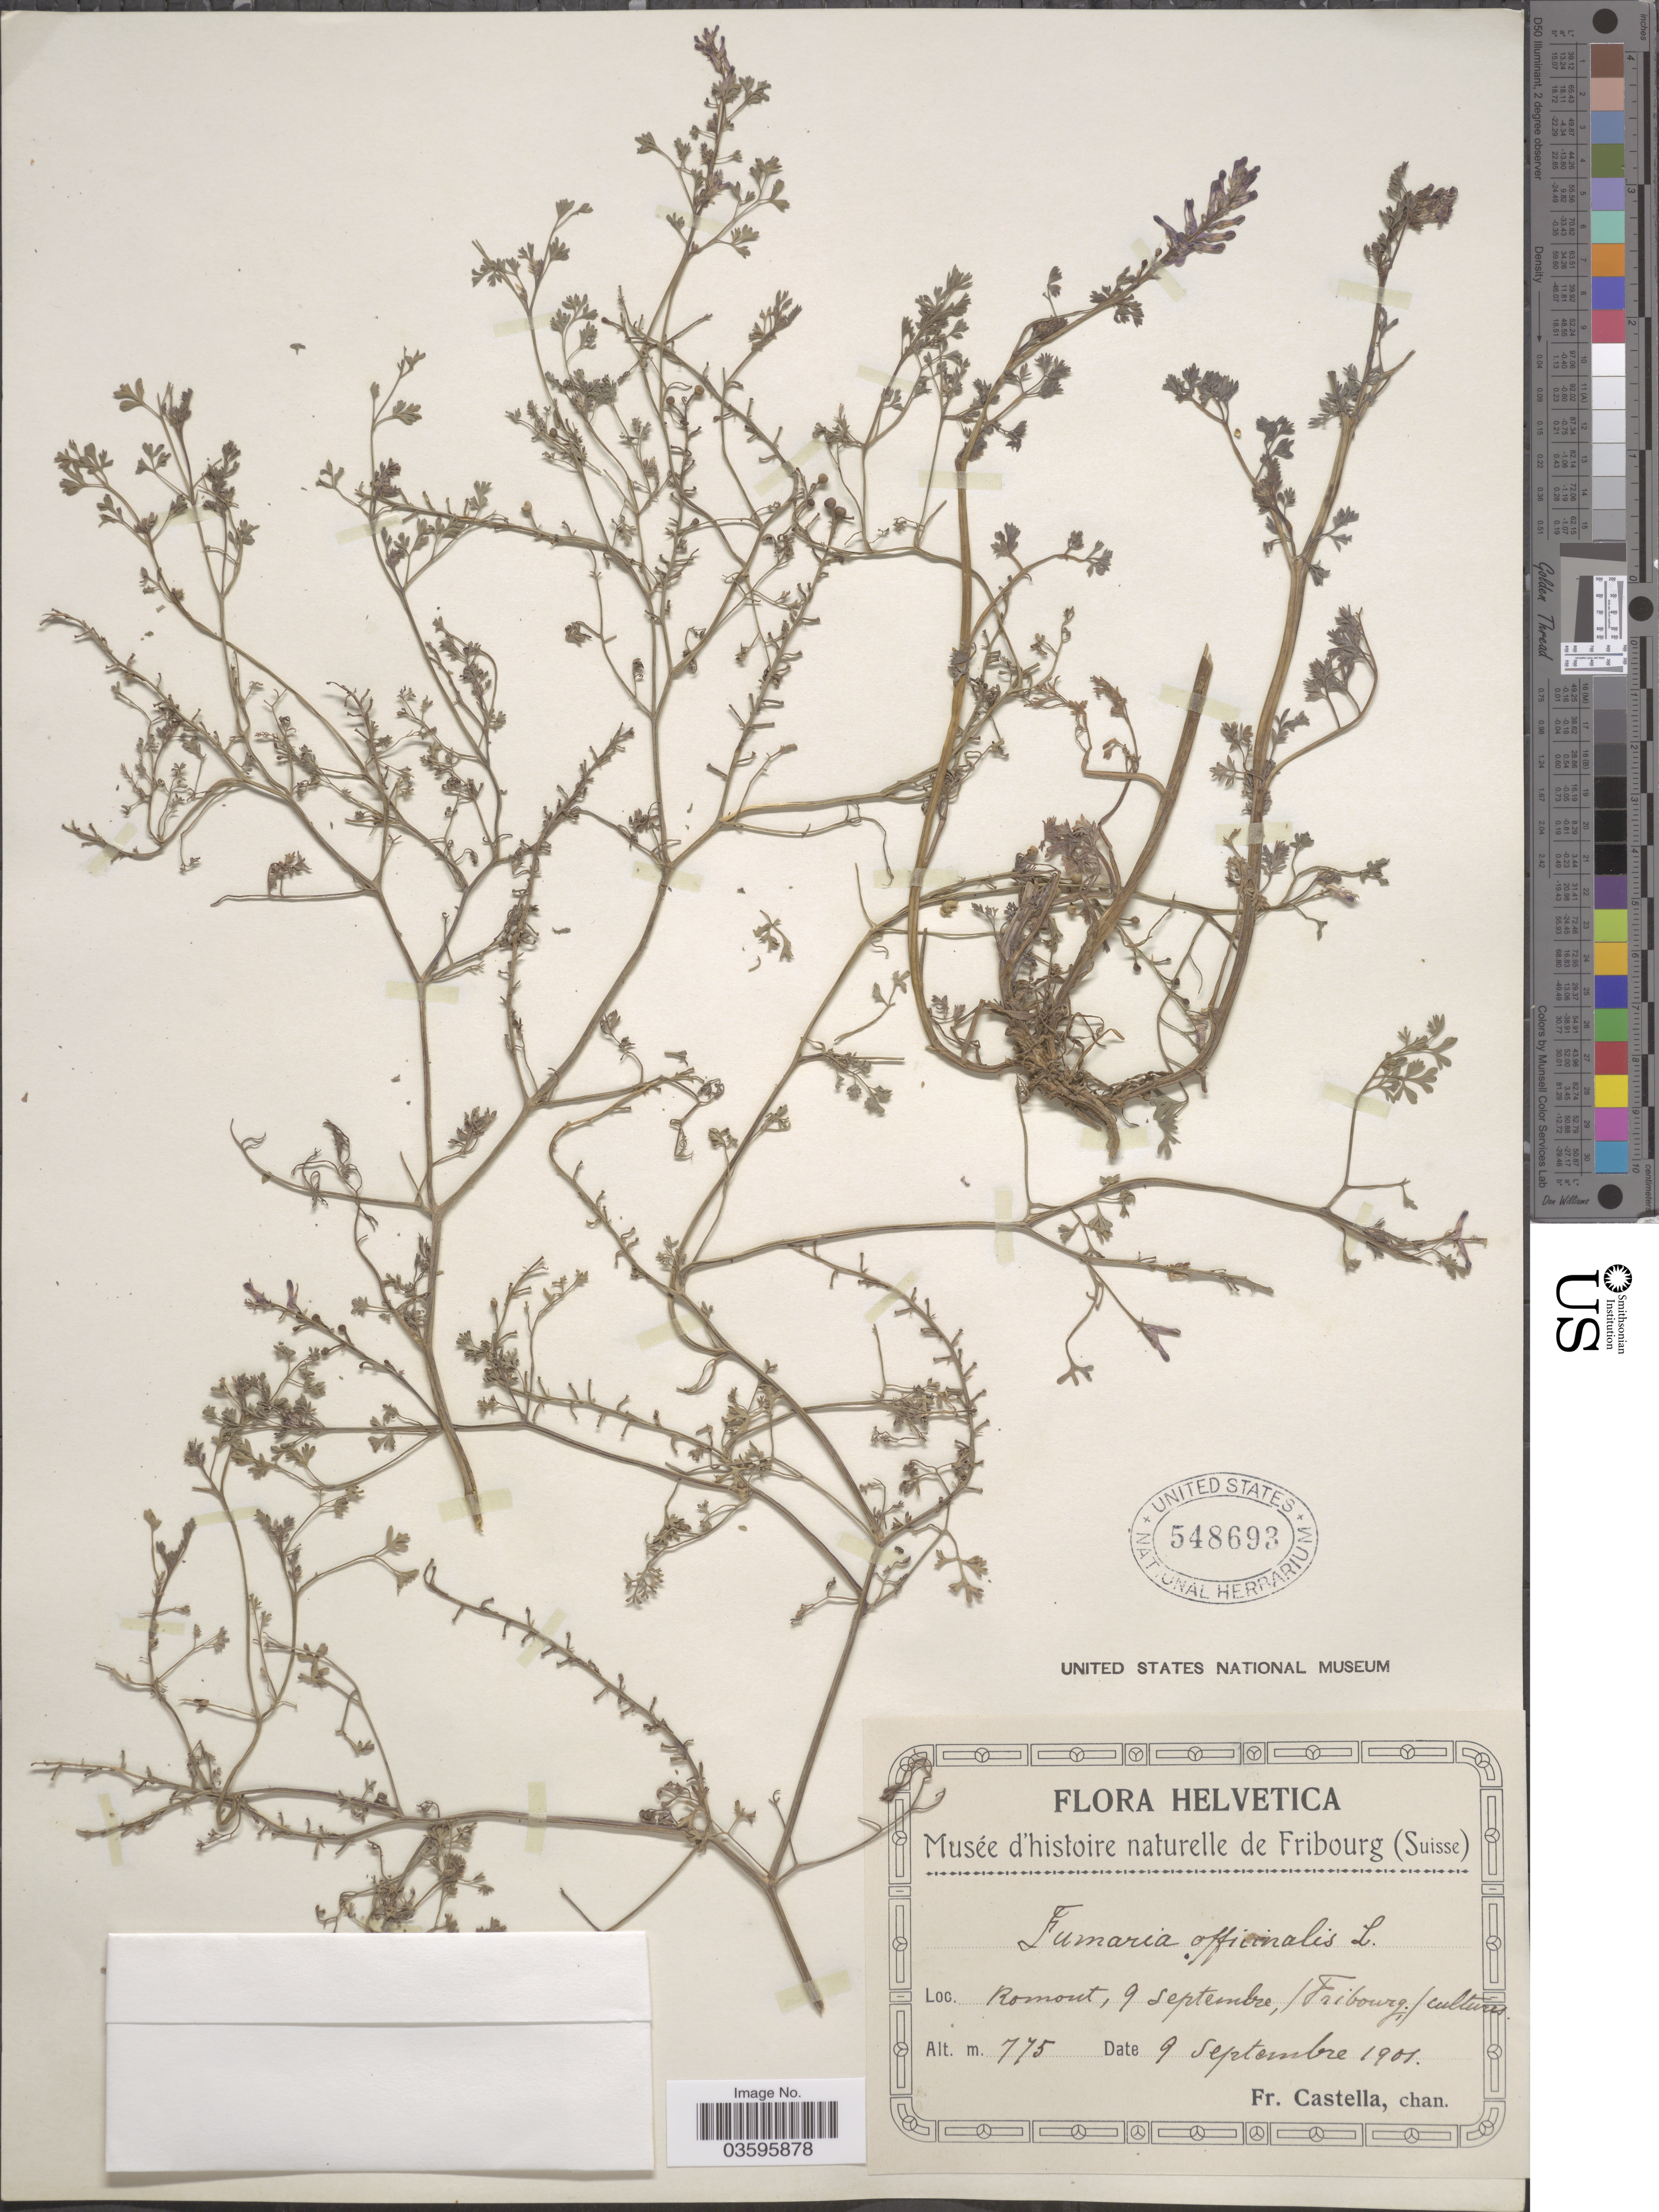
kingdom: Plantae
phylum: Tracheophyta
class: Magnoliopsida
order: Ranunculales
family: Papaveraceae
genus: Fumaria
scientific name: Fumaria officinalis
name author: L.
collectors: Fr. Castella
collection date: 1901-09-09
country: Switzerland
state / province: Fribourg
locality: Helvetica. Romont, cultures.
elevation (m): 775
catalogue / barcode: US 548693